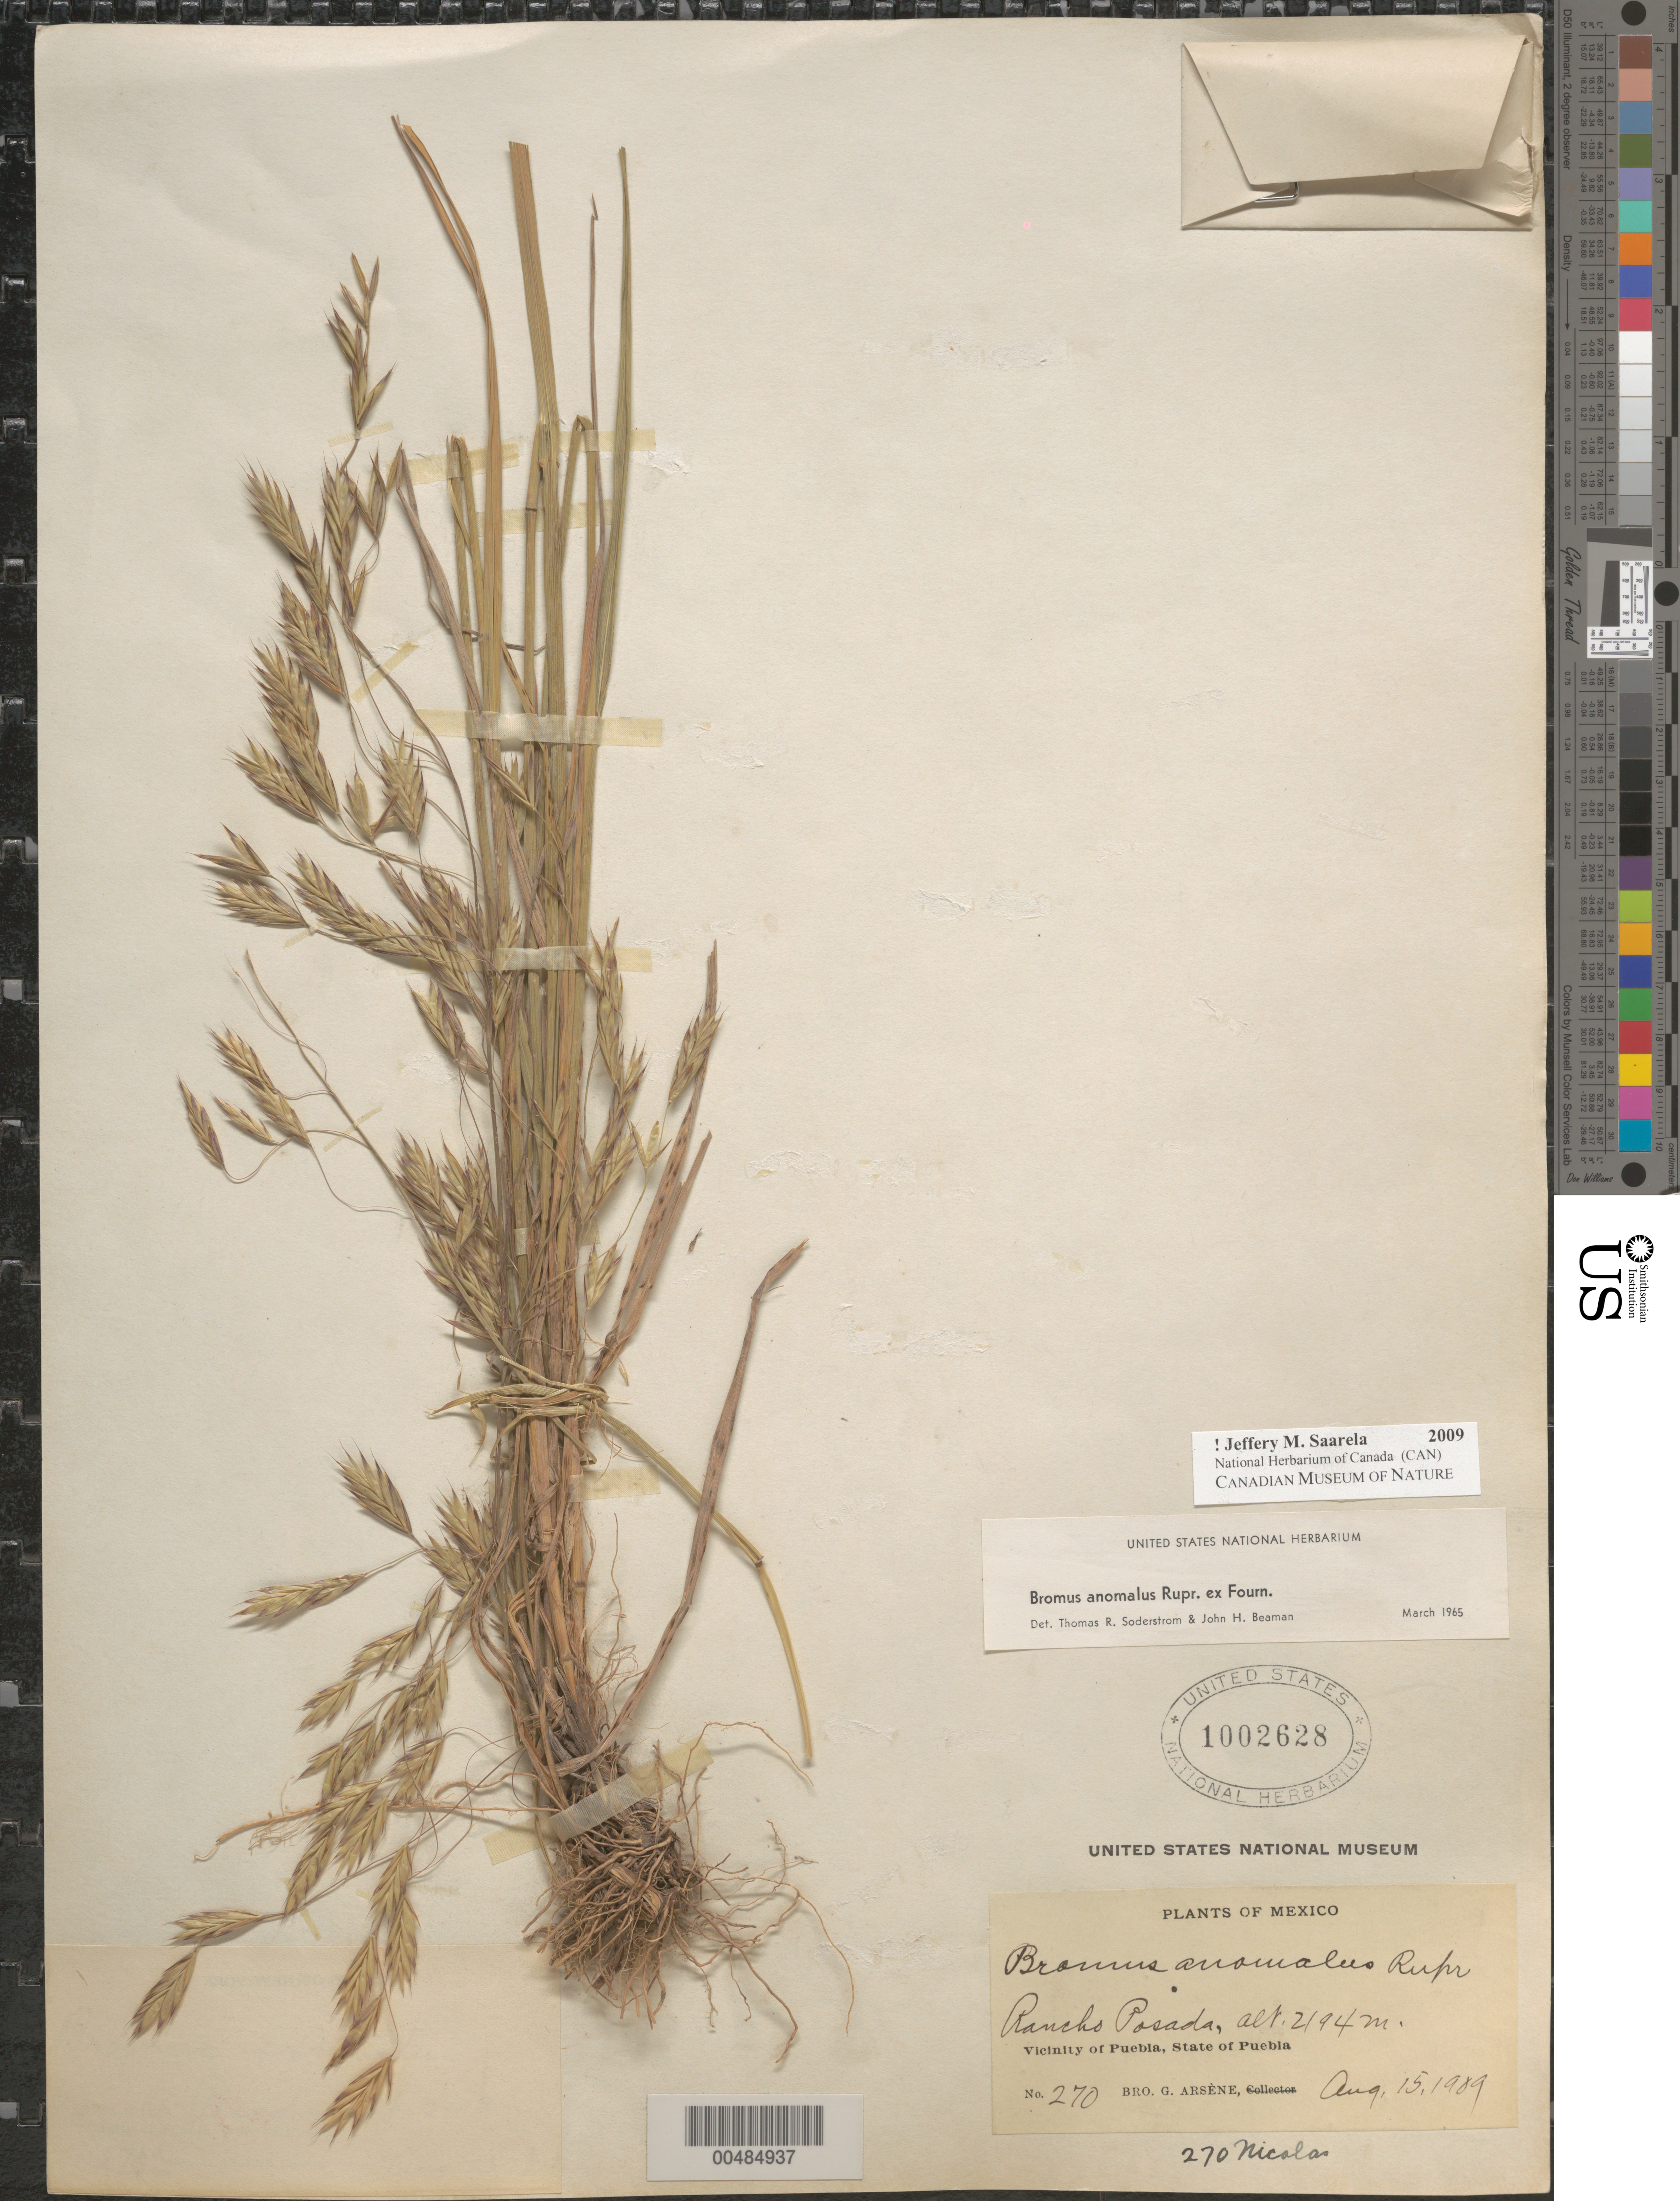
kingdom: Plantae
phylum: Tracheophyta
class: Liliopsida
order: Poales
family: Poaceae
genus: Bromus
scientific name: Bromus carinatus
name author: Hook. & Arn.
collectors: Bro. G. Arsène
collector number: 270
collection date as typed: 15 Aug 1909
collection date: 1909-08-15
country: Mexico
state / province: Puebla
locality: Rancho Posada, vicinity of Puebla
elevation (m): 2194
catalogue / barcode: US 1002628